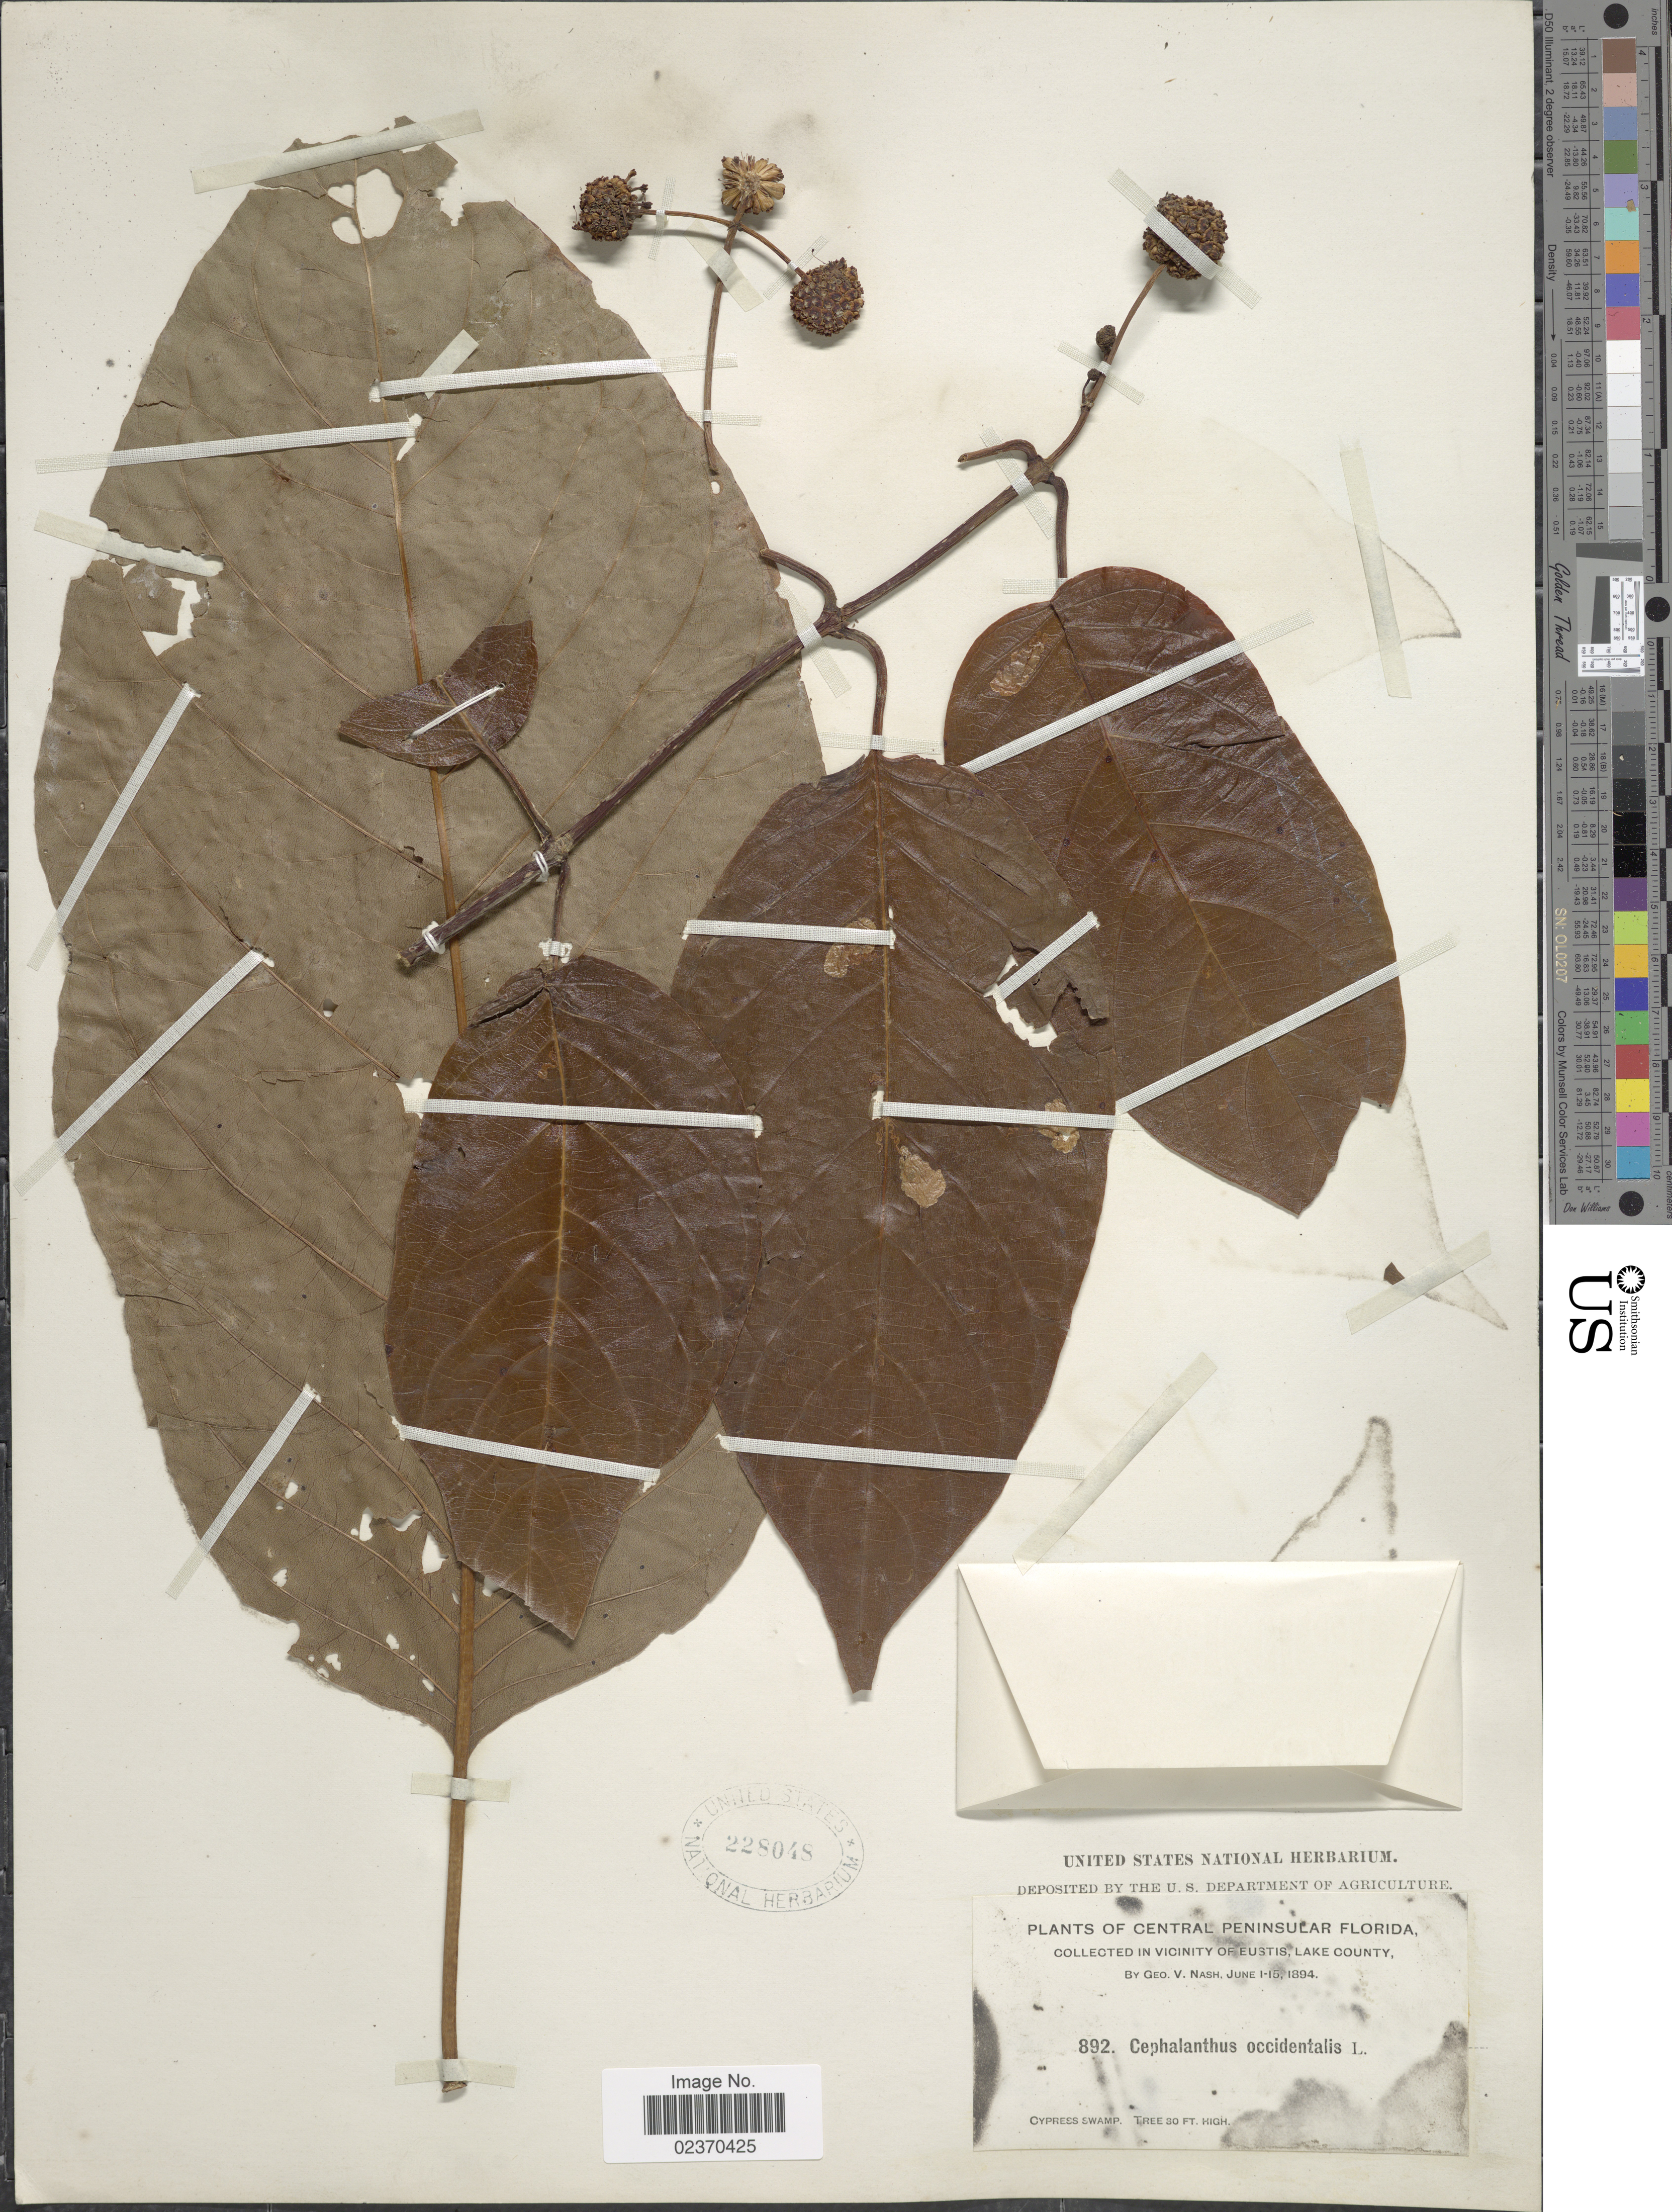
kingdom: Plantae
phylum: Tracheophyta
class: Magnoliopsida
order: Gentianales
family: Rubiaceae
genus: Cephalanthus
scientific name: Cephalanthus occidentalis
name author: L.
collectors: G. V. Nash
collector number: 892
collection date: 1894-06-01/1894-06-15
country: United States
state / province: Florida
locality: Central Peninsular Florida, vicinity of Eustis, Lake County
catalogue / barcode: US 228048